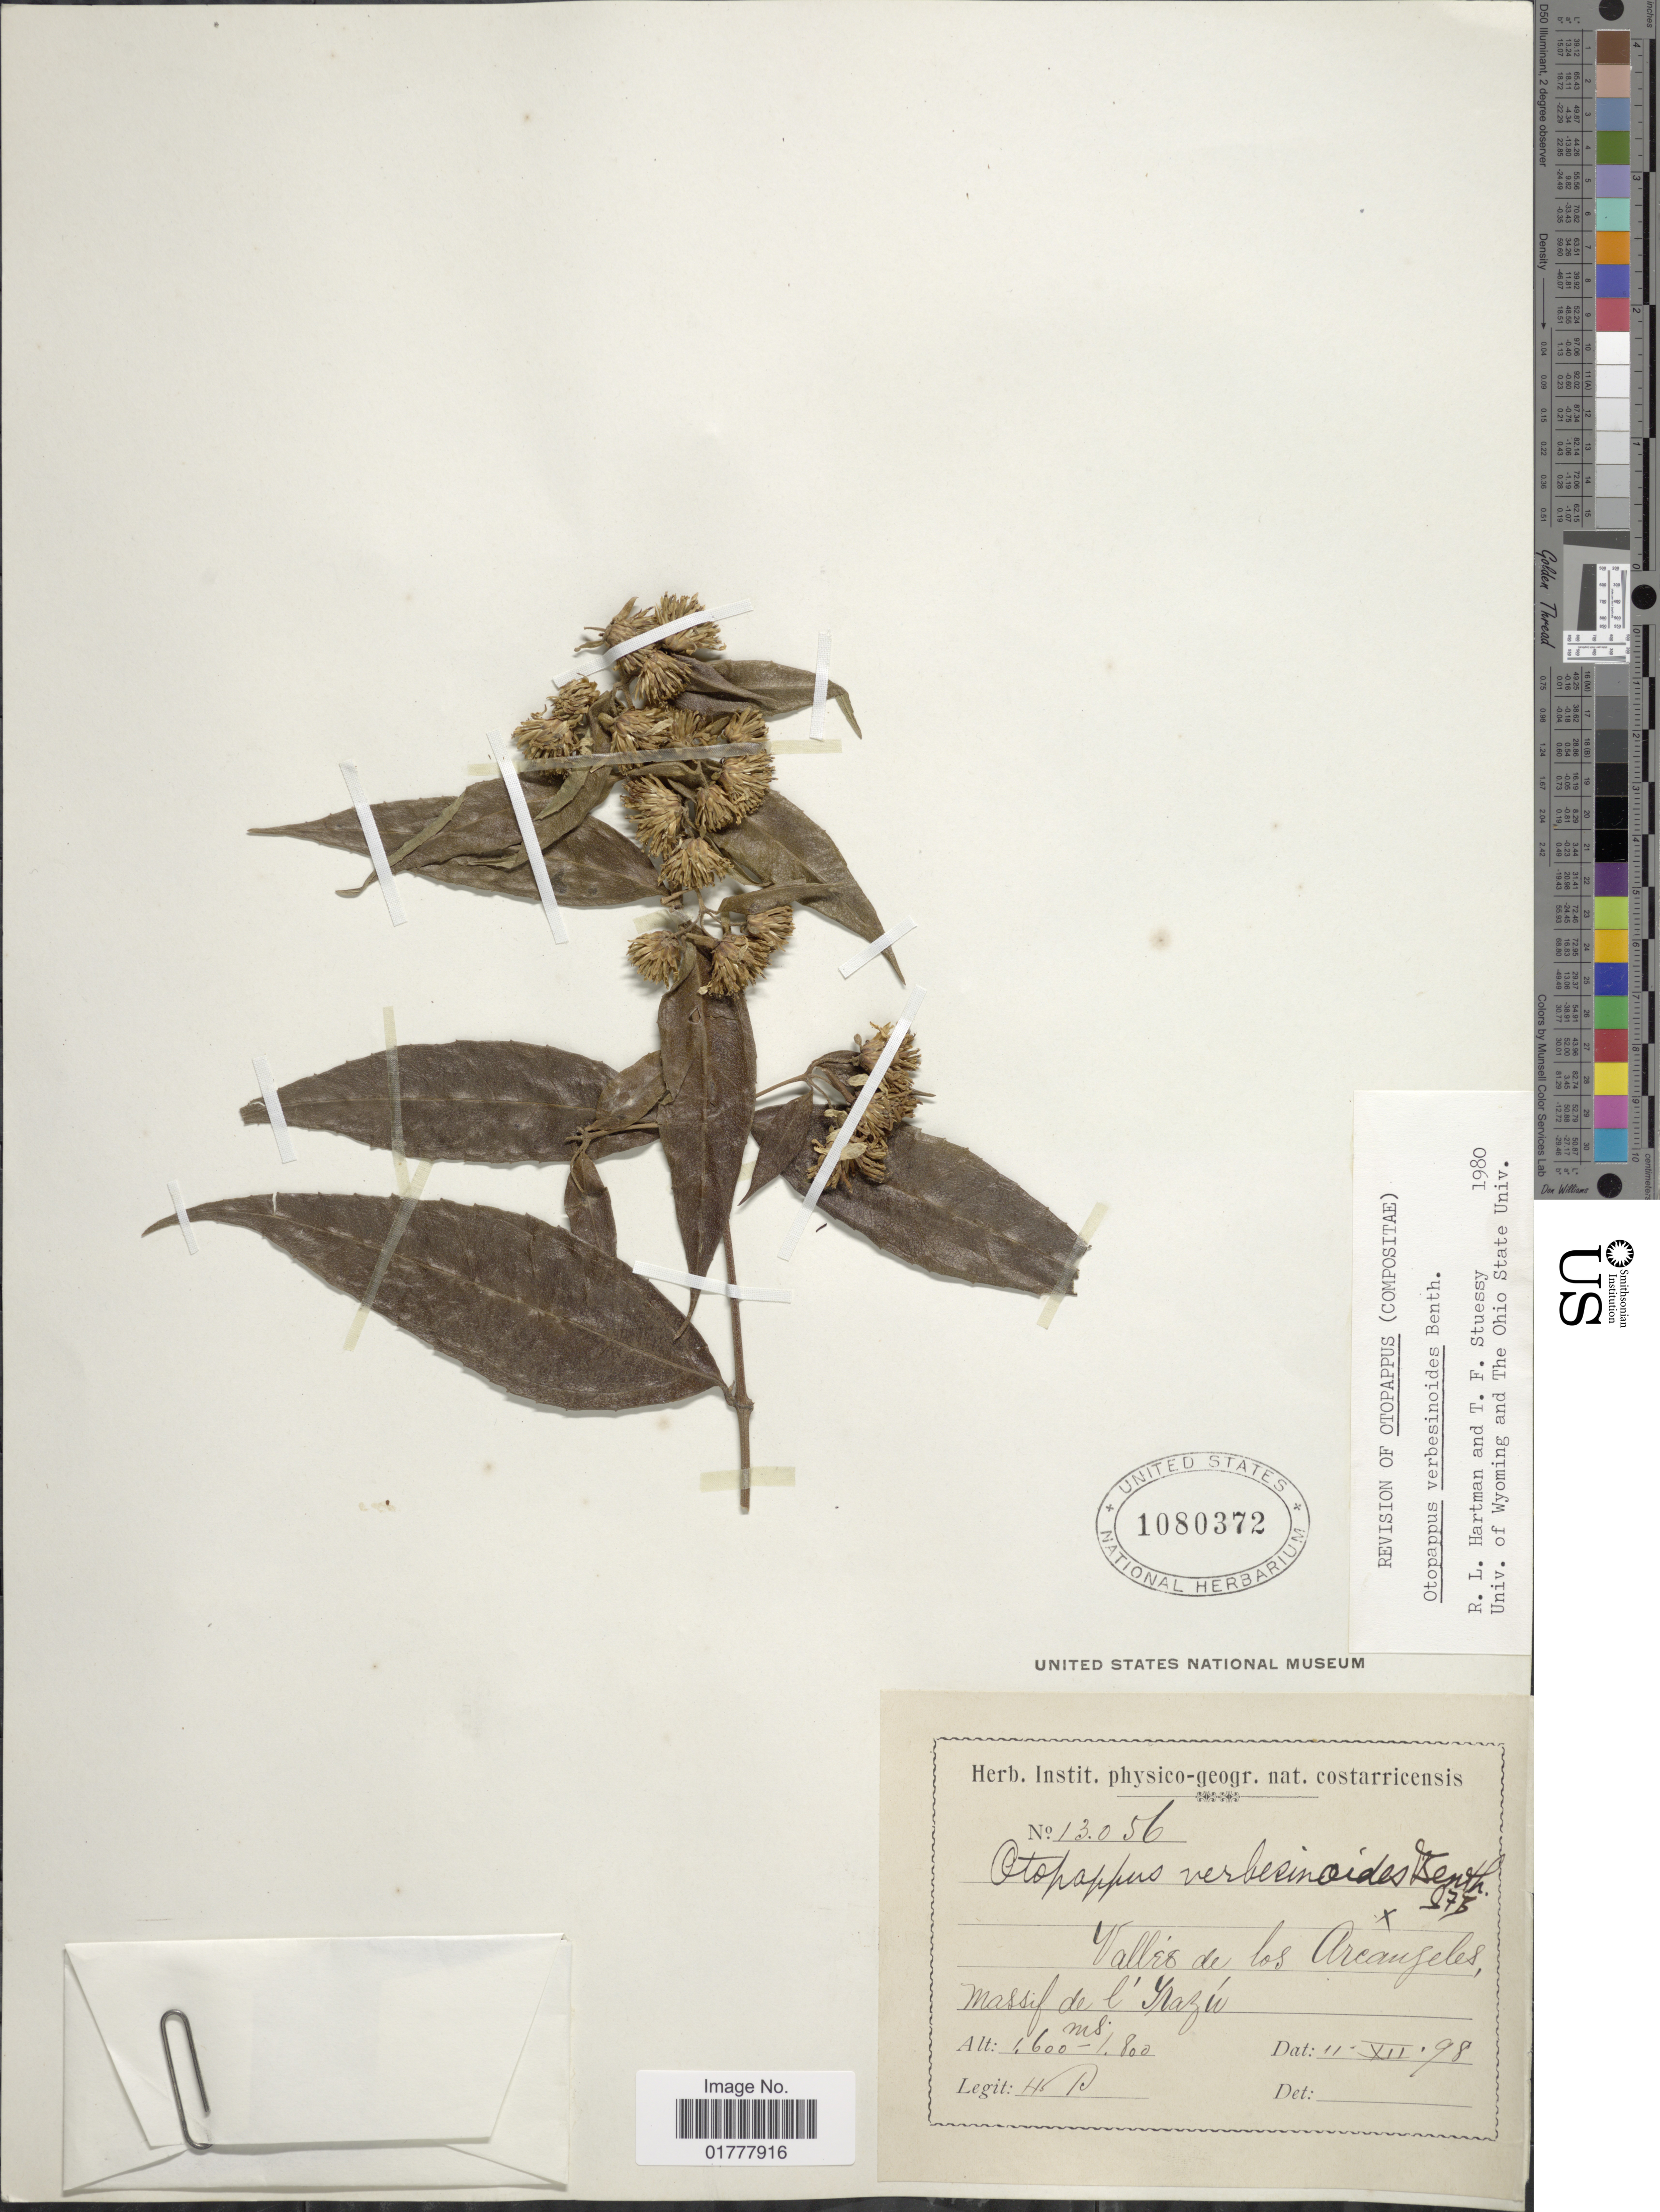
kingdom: Plantae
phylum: Tracheophyta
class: Magnoliopsida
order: Asterales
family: Asteraceae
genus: Otopappus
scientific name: Otopappus verbesinoides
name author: Benth.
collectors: H. P.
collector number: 13056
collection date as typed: Transcribed d/m/y: 11/12/98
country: Costa Rica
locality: Vallée de los Arcángeles, massif de l'Irazú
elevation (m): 1600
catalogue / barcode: US 1080372